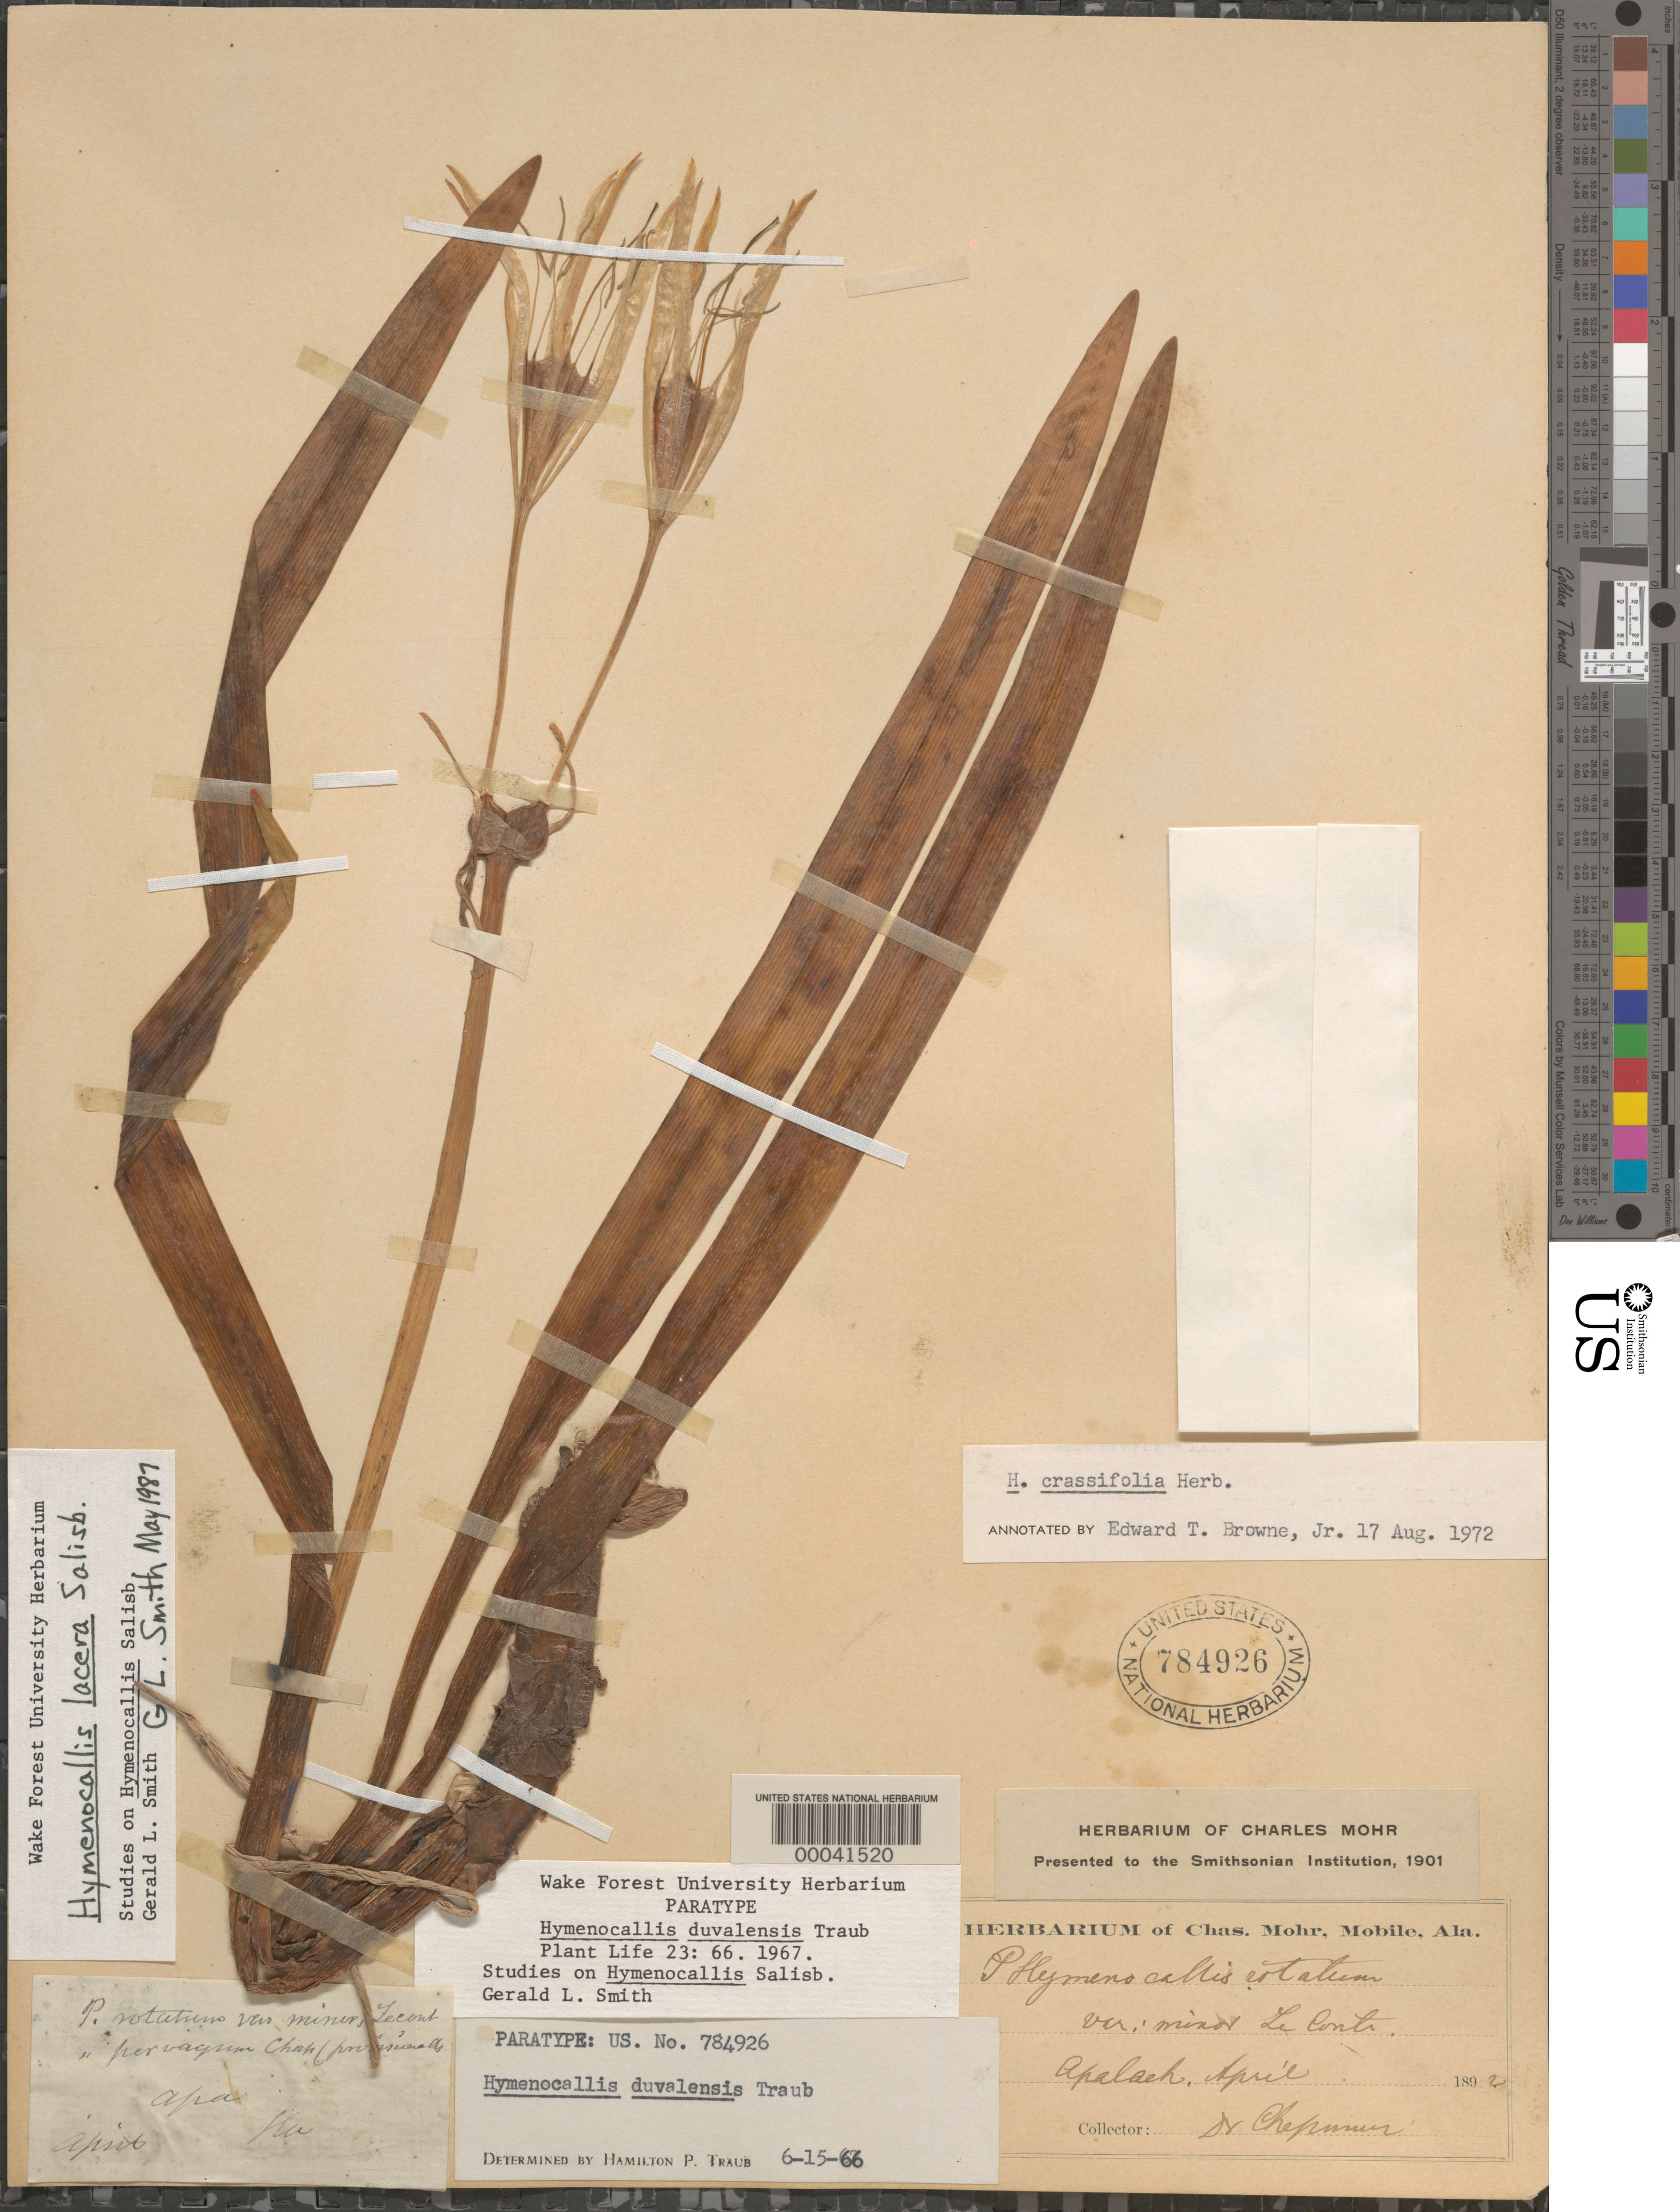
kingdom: Plantae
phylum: Tracheophyta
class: Liliopsida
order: Asparagales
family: Amaryllidaceae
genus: Hymenocallis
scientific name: Hymenocallis lacera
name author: Salisb.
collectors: A. W. Chapman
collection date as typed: Apr 1892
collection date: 1892-04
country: United States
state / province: Florida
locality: Apalachicola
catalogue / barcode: US 784926